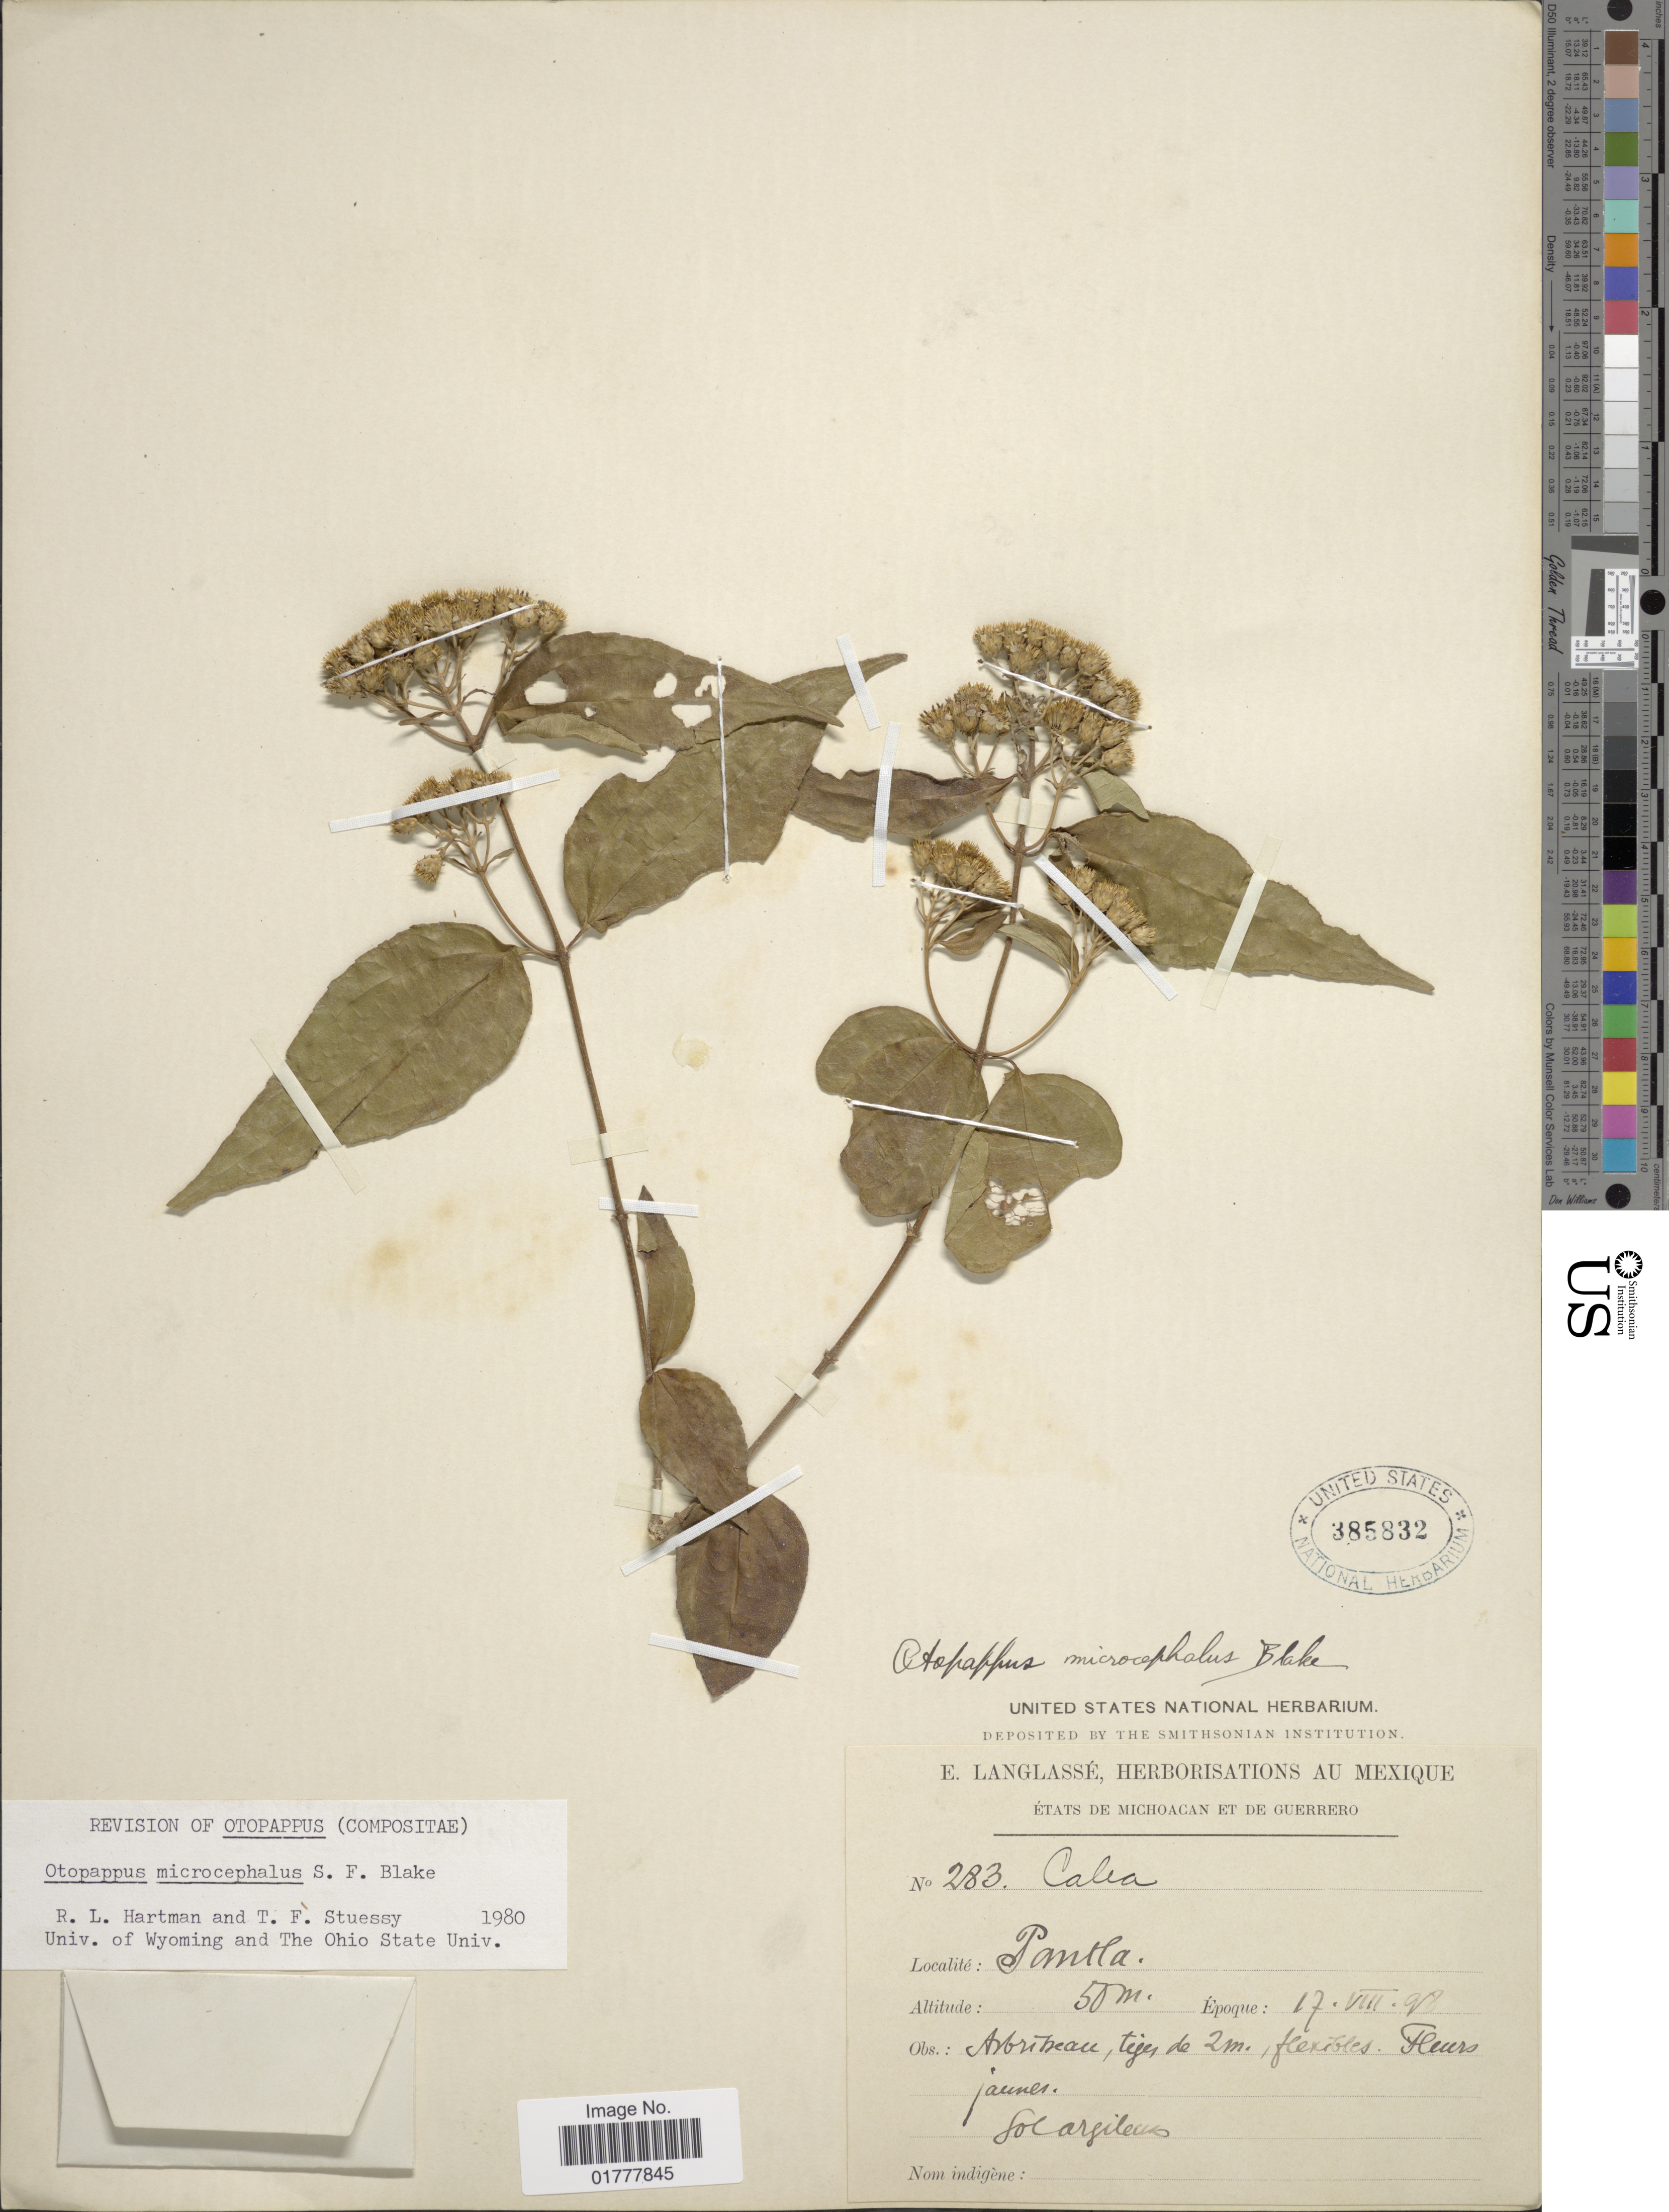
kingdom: Plantae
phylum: Tracheophyta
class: Magnoliopsida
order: Asterales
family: Asteraceae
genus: Otopappus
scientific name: Otopappus microcephalus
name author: S.F. Blake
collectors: E. Langlassé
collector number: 283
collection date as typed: Transcribed d/m/y: 17/8/93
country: Mexico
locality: Etats de Michoacan et de Guerrero, Pantla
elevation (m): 50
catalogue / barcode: US 385832